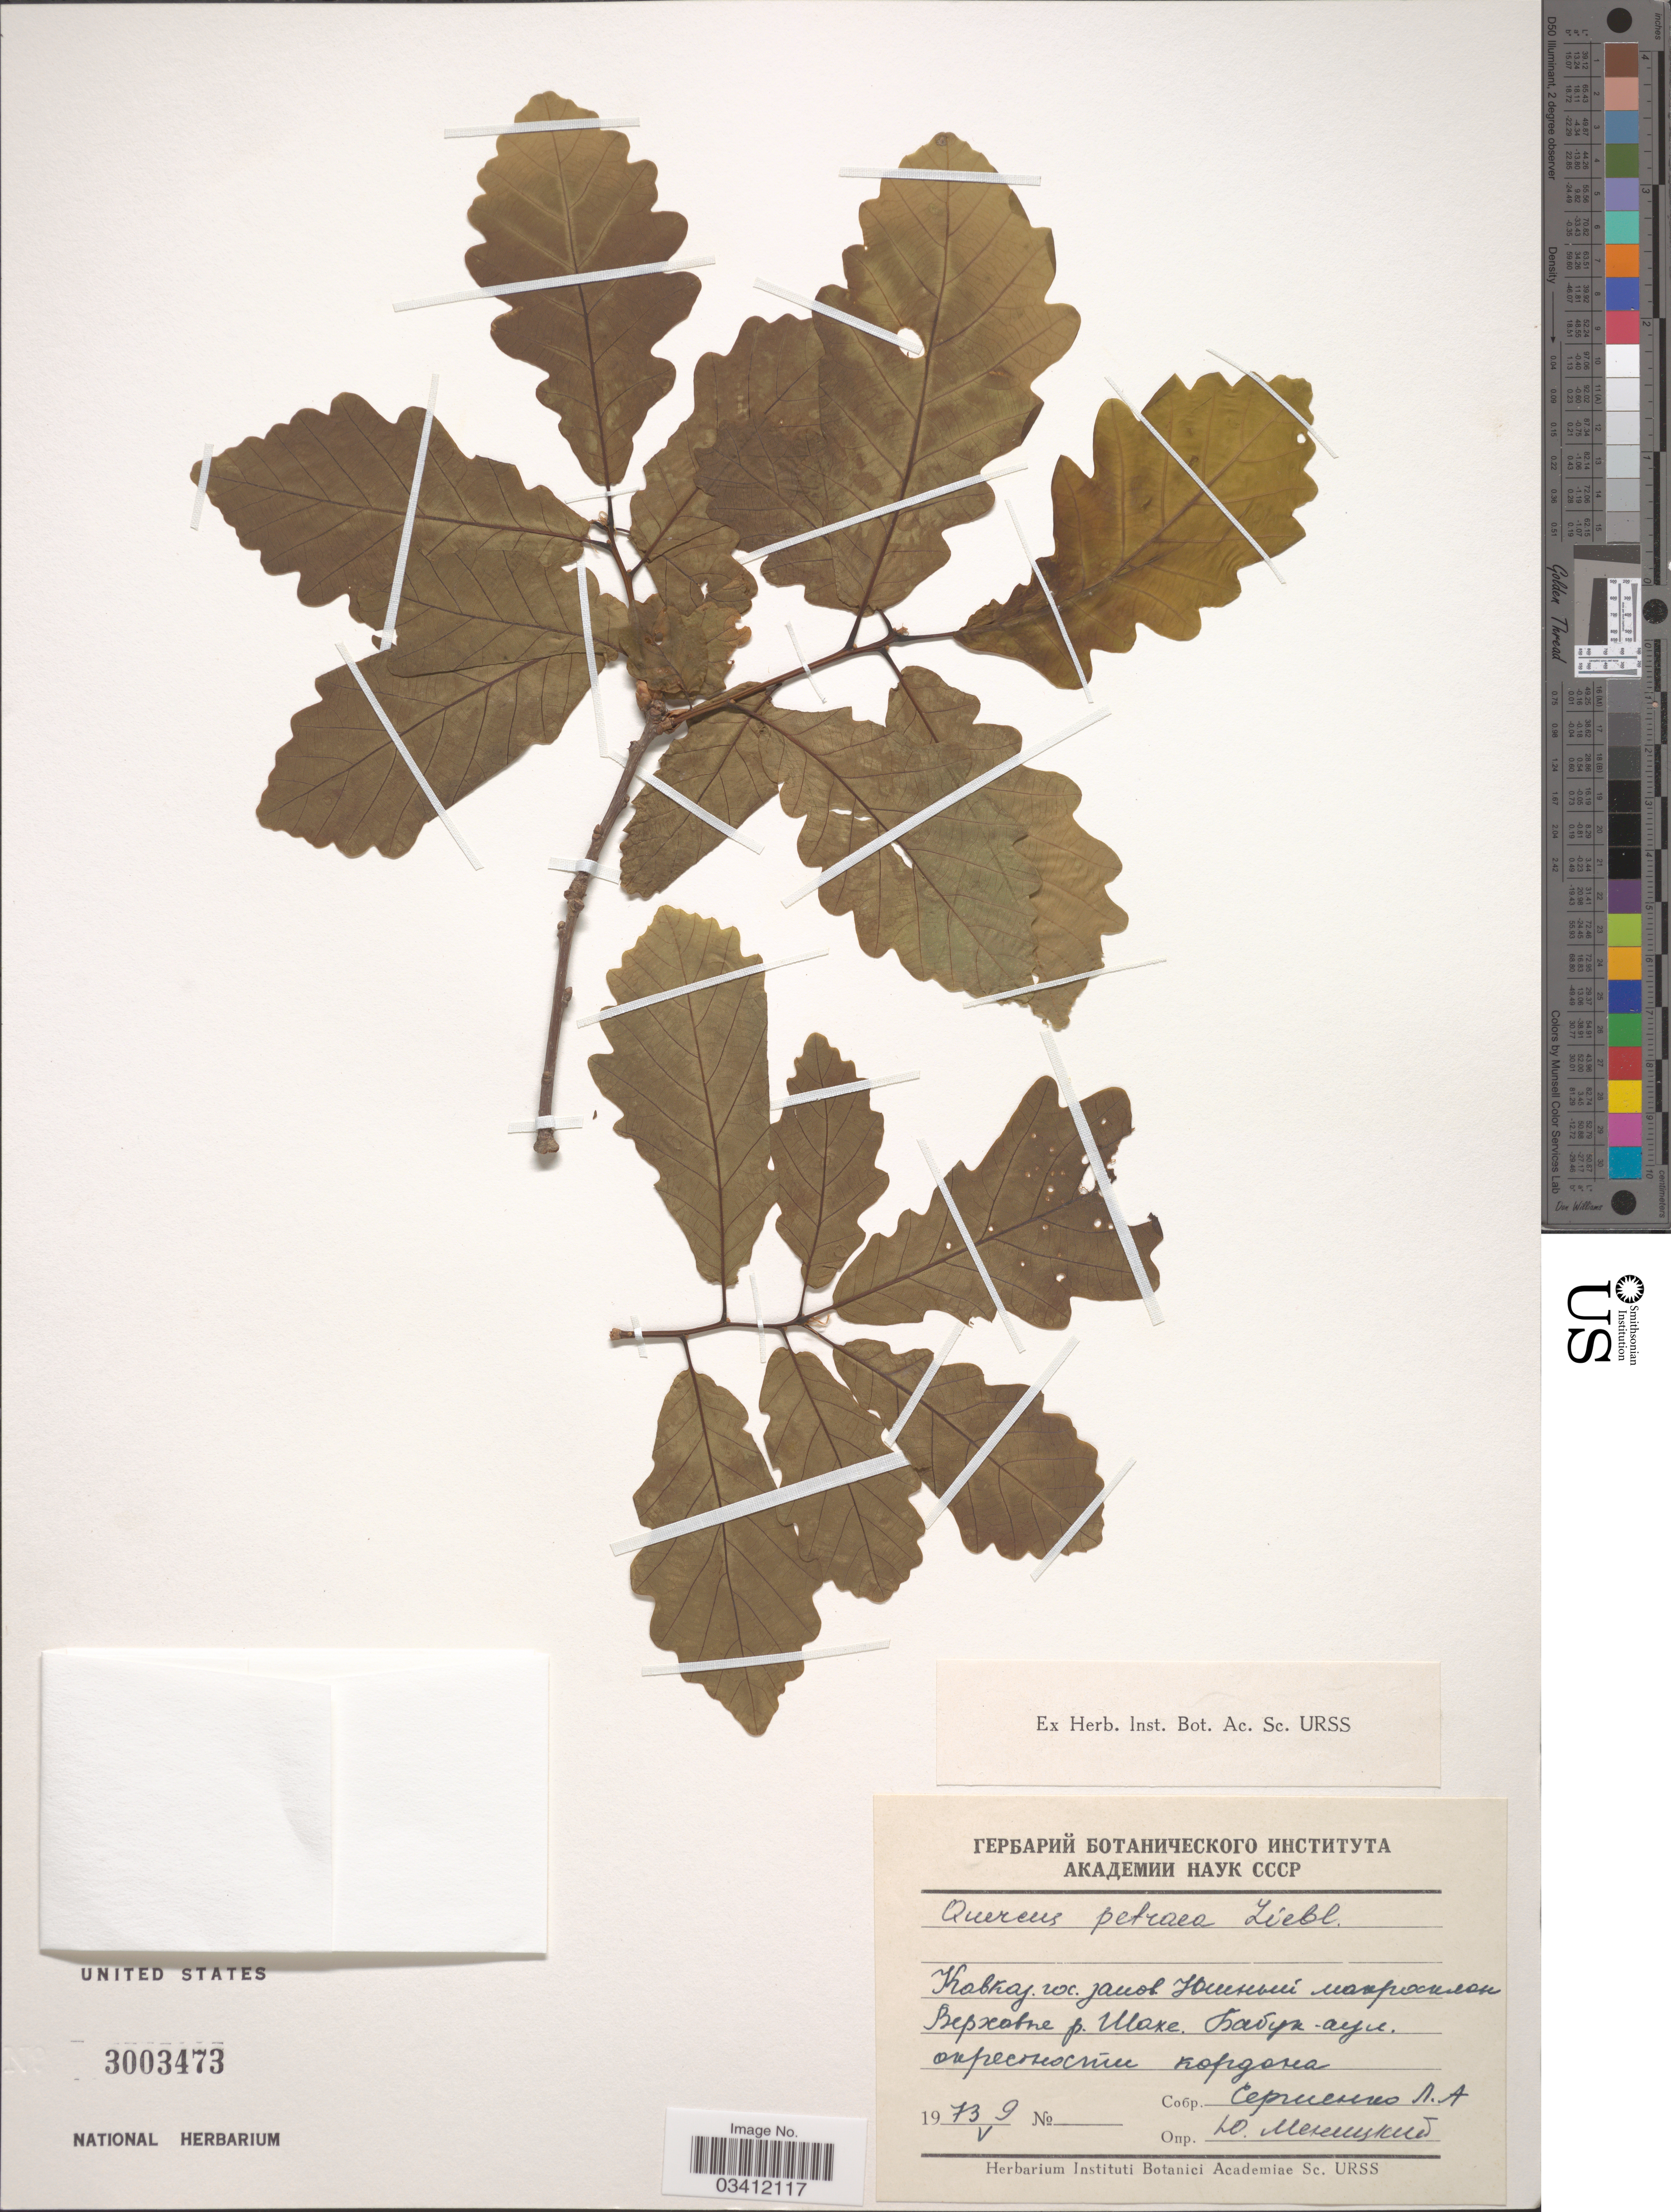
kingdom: Plantae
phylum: Tracheophyta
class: Magnoliopsida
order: Fagales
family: Fagaceae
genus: Quercus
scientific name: Quercus petraea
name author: (Matt.) Liebl.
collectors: L. Sergienko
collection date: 1973-05-09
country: Russian Federation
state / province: Krasnodar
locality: Upper River Shakhe.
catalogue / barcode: US 3003473